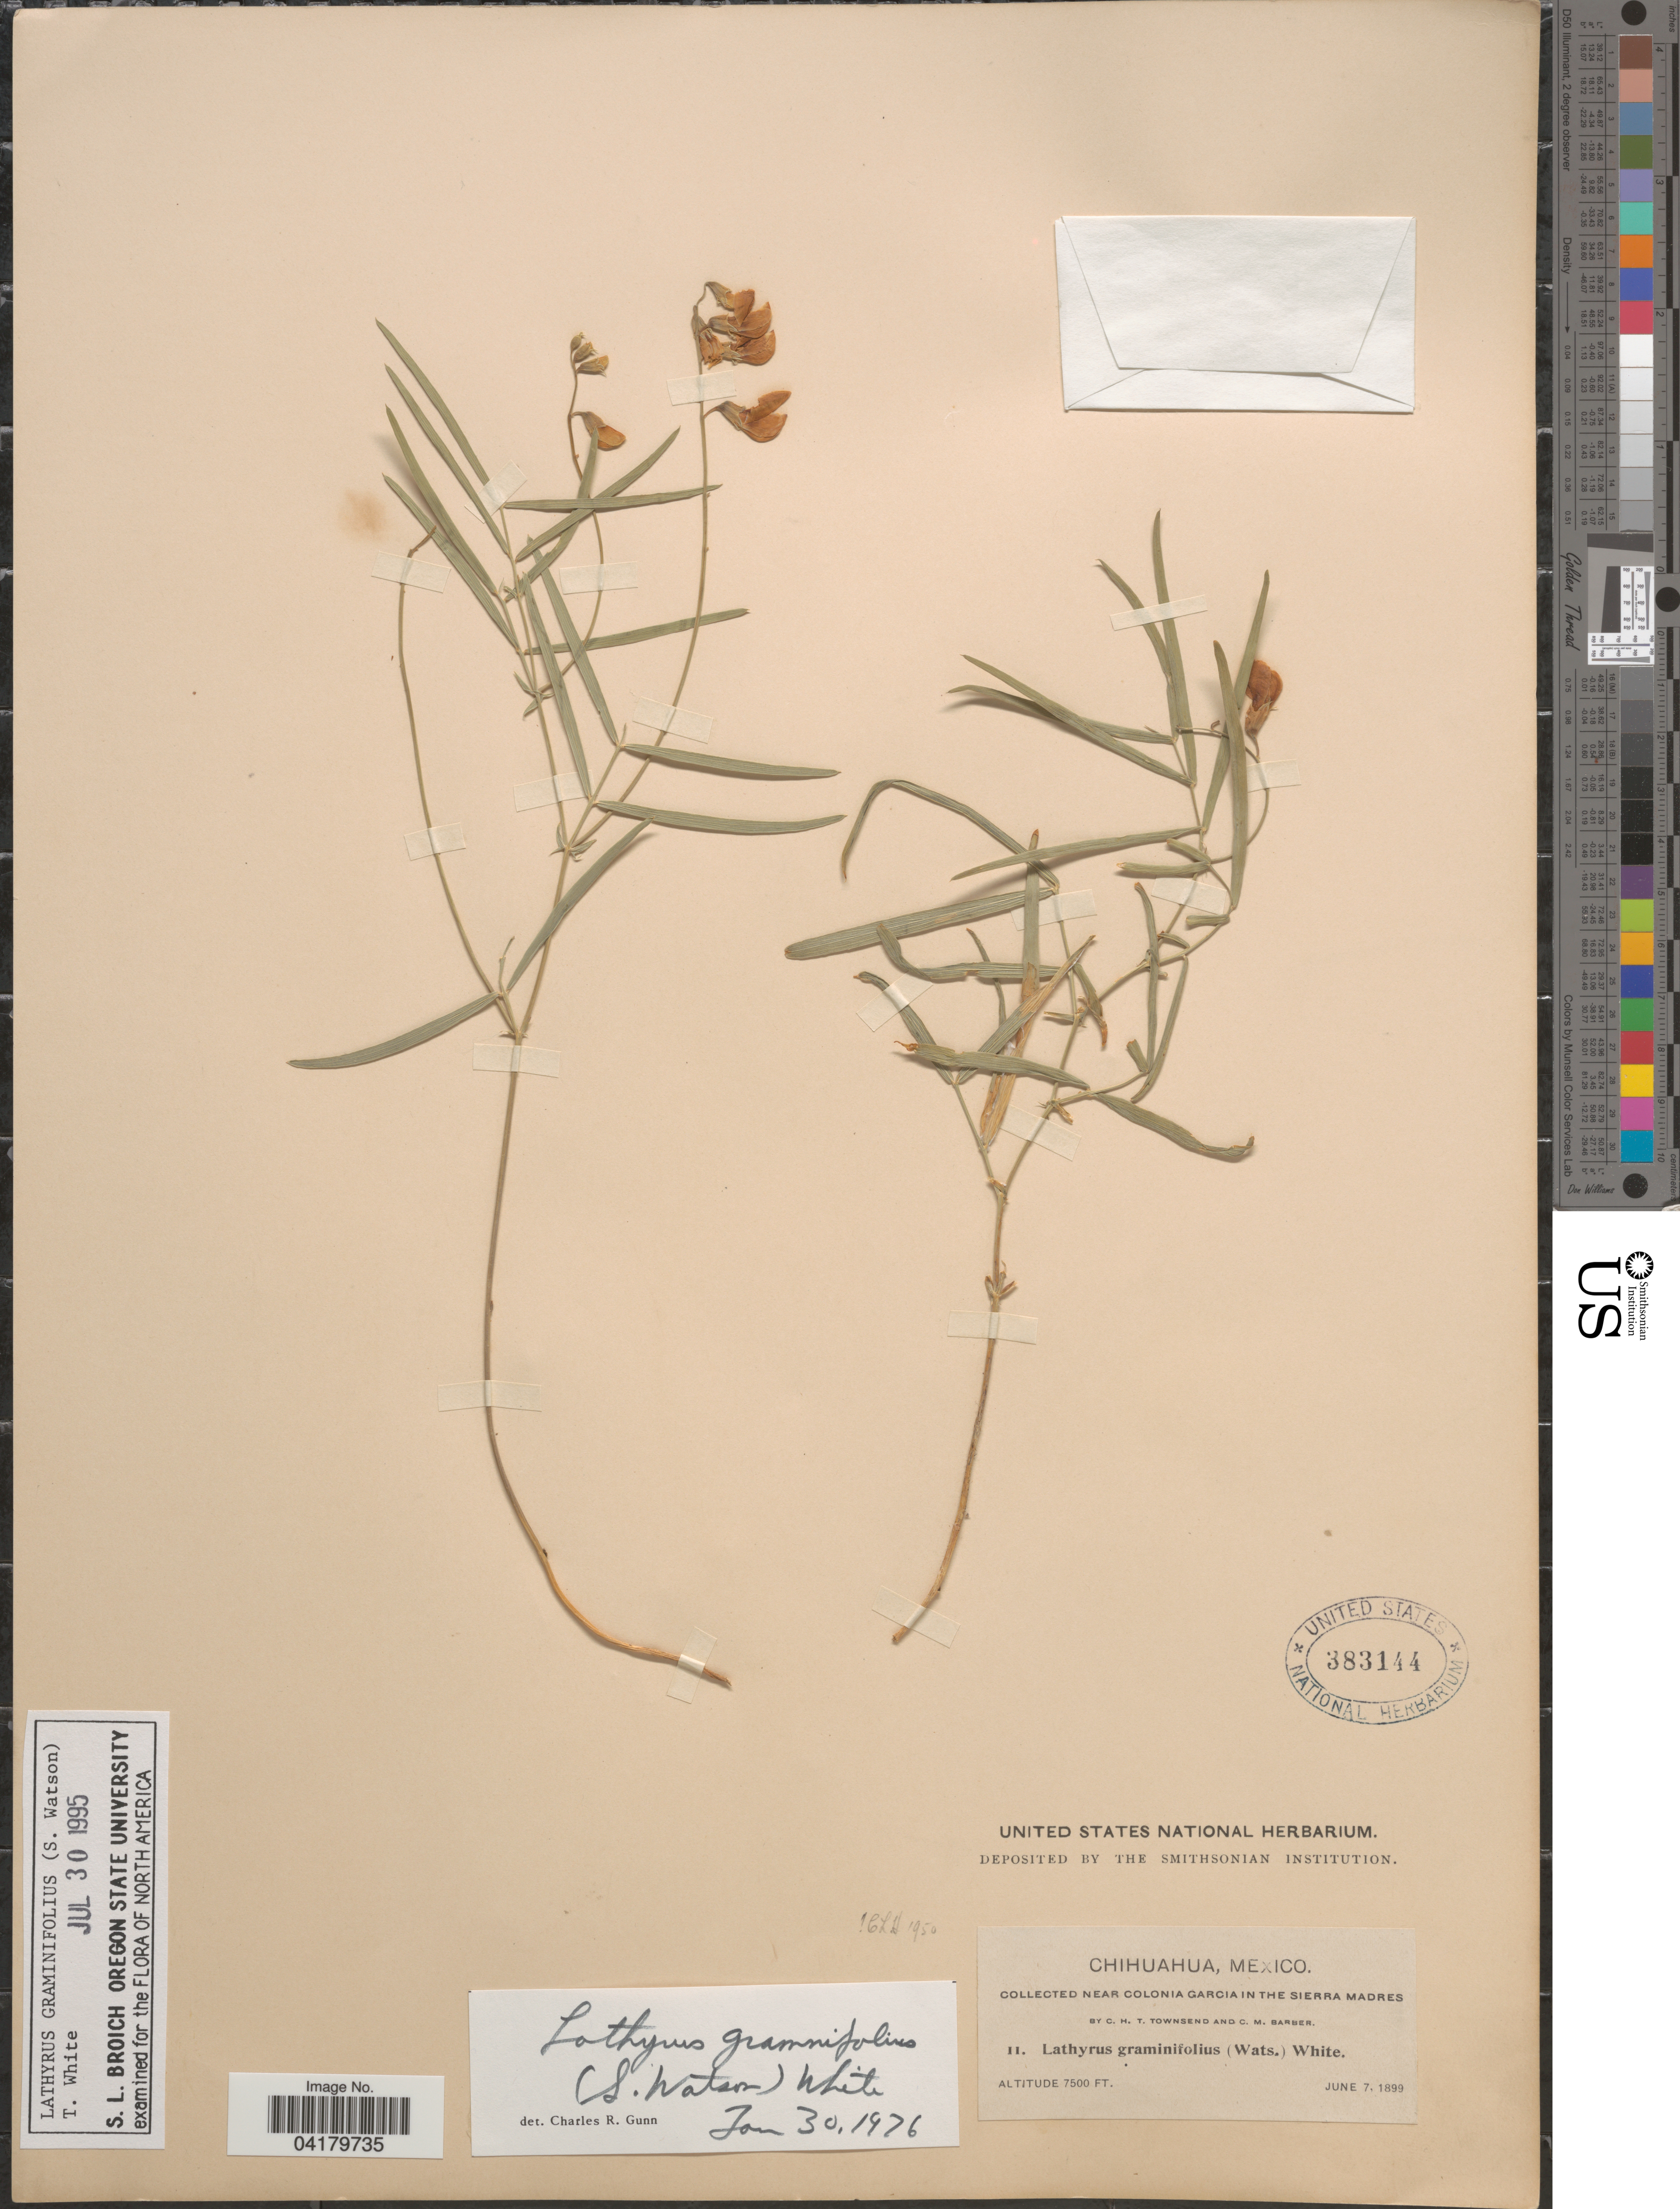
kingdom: Plantae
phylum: Tracheophyta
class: Magnoliopsida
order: Fabales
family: Fabaceae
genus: Lathyrus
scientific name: Lathyrus graminifolius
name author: (S. Watson) T.G. White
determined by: Broich, Steven L.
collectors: C. H. T. Townsend & C. Barber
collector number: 11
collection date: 1899-06-07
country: Mexico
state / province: Chihuahua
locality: Near Colonia Garcia in the Sierra Madres.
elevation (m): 2286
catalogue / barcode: US 383144